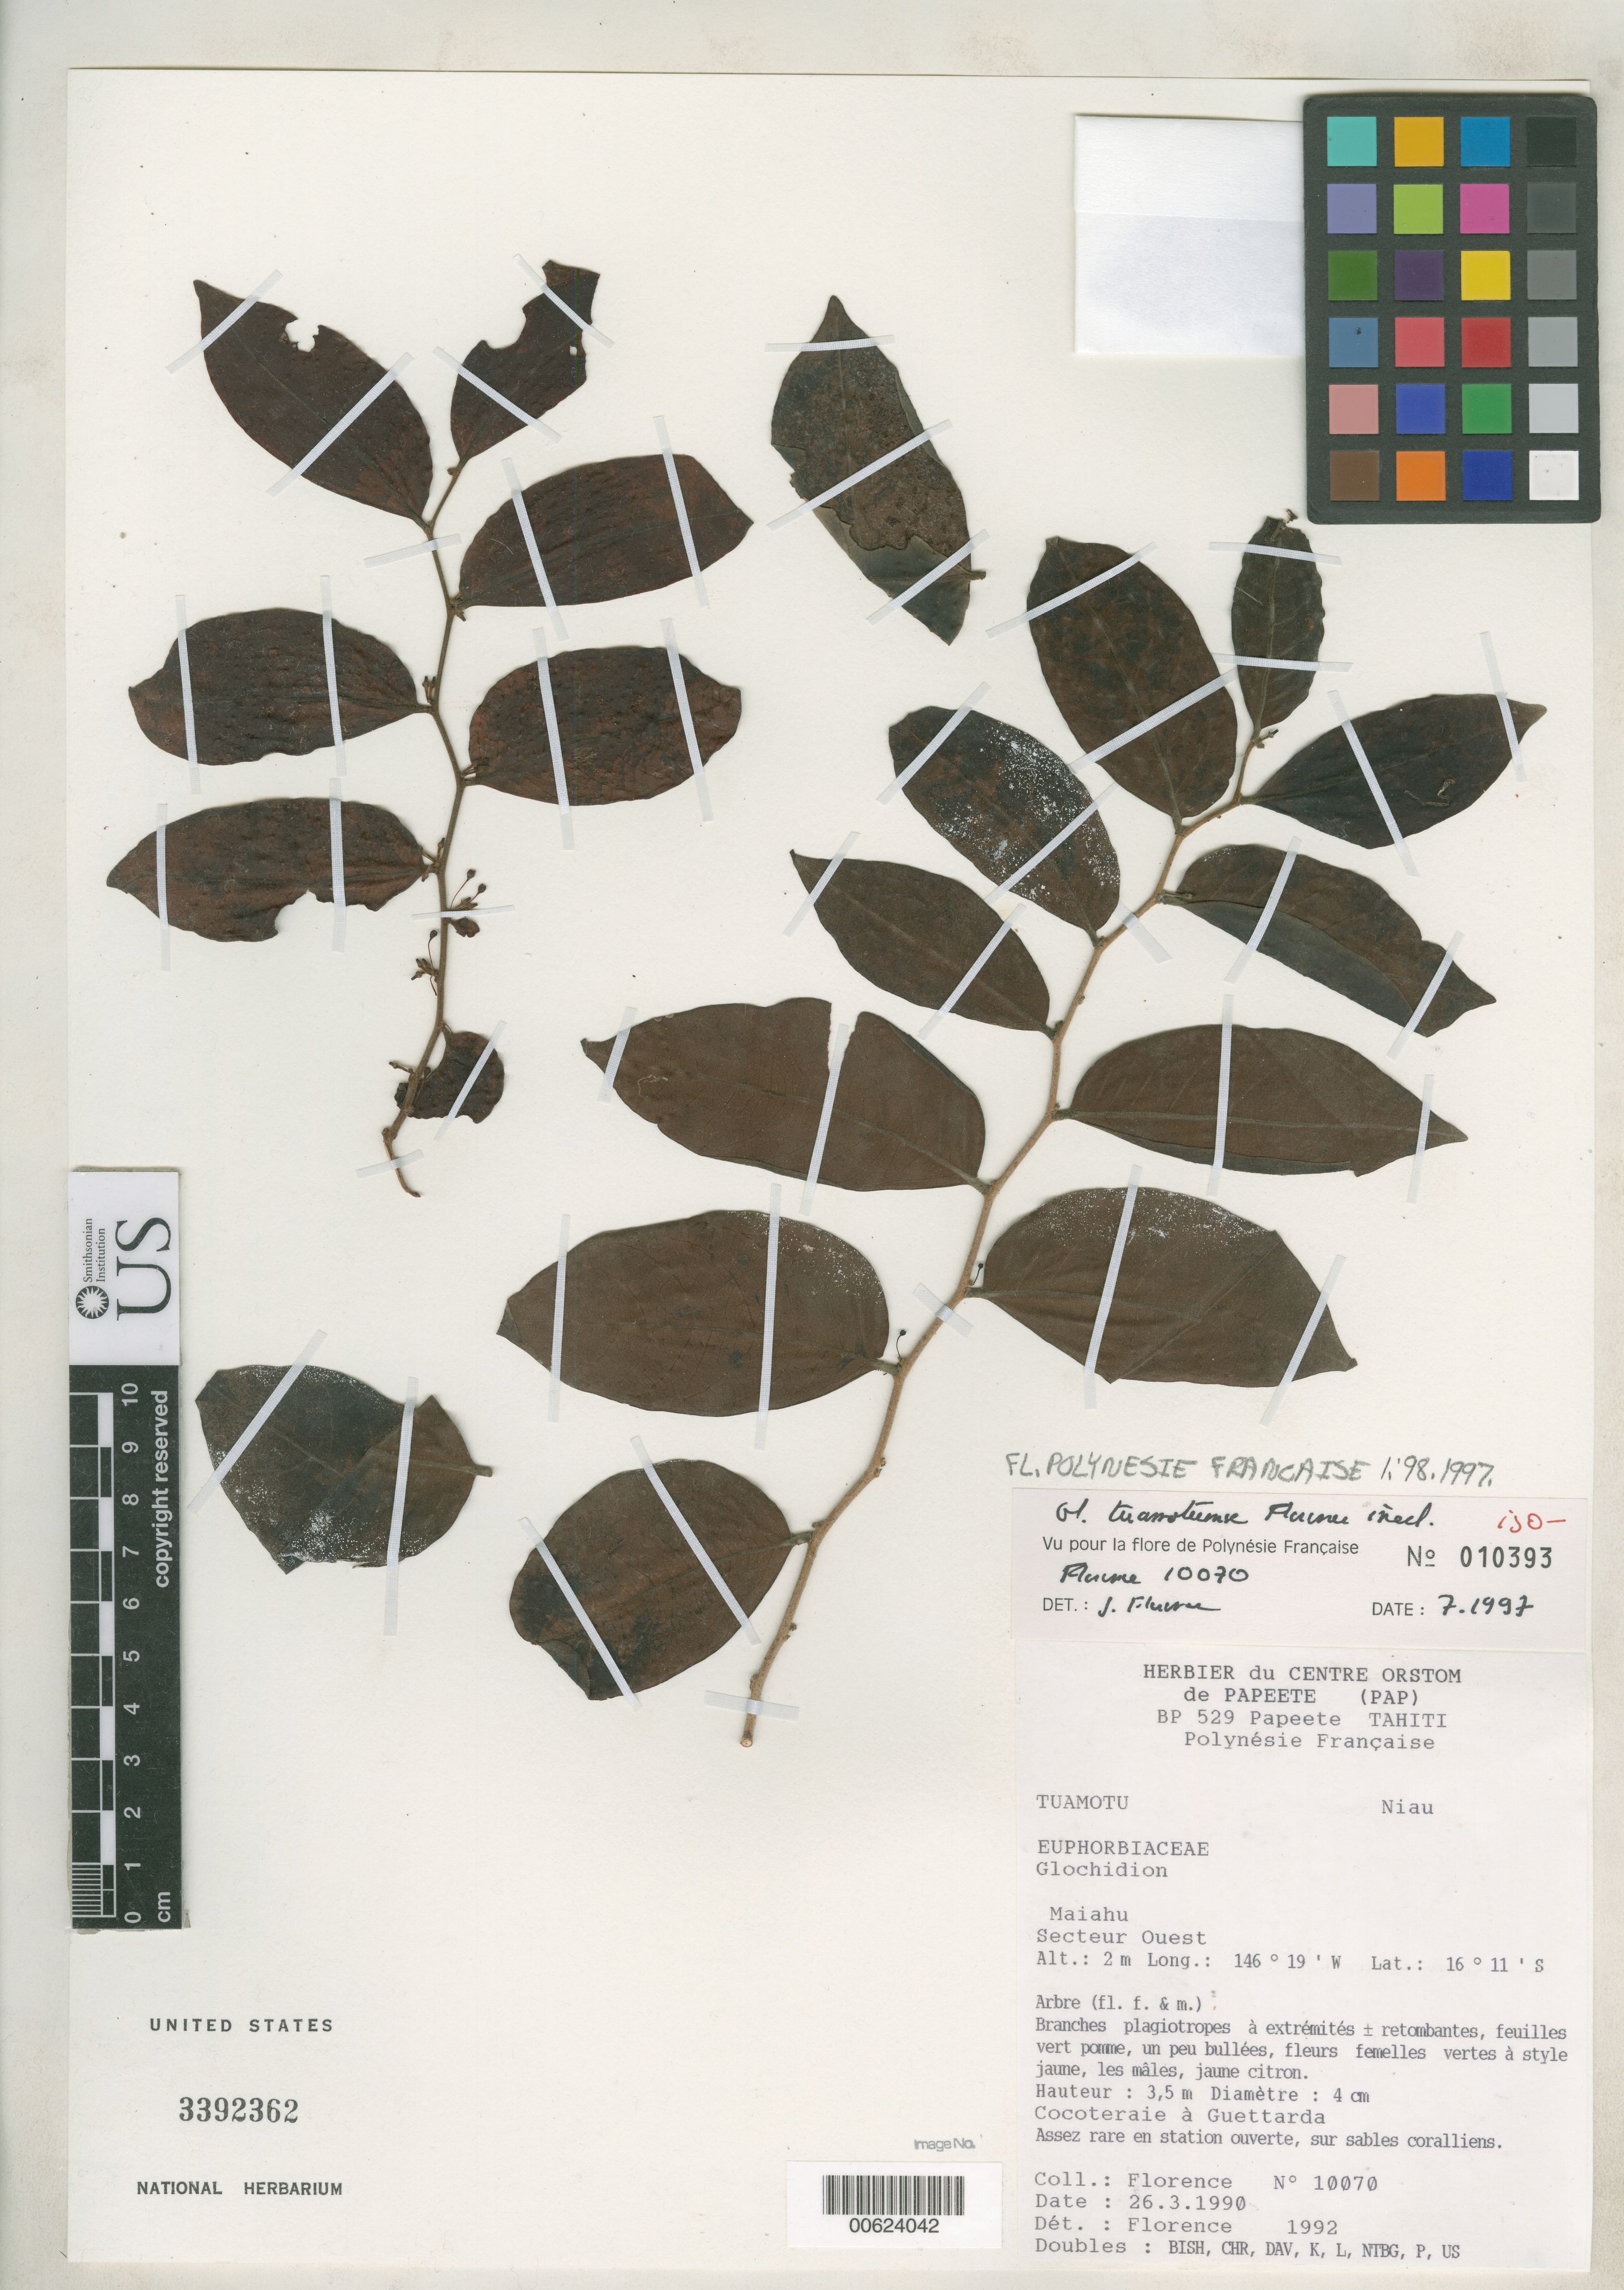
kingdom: Plantae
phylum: Tracheophyta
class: Magnoliopsida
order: Malpighiales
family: Phyllanthaceae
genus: Glochidion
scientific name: Glochidion tuamotuense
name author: J. Florence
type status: Isotype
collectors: J. Florence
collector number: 10070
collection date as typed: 26 Mar 1990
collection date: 1990-03-26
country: French Polynesia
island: Niau Atoll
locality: Maiahu, secteur ouest. [Tuamotu Arch.]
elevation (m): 2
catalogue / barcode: US 3392362